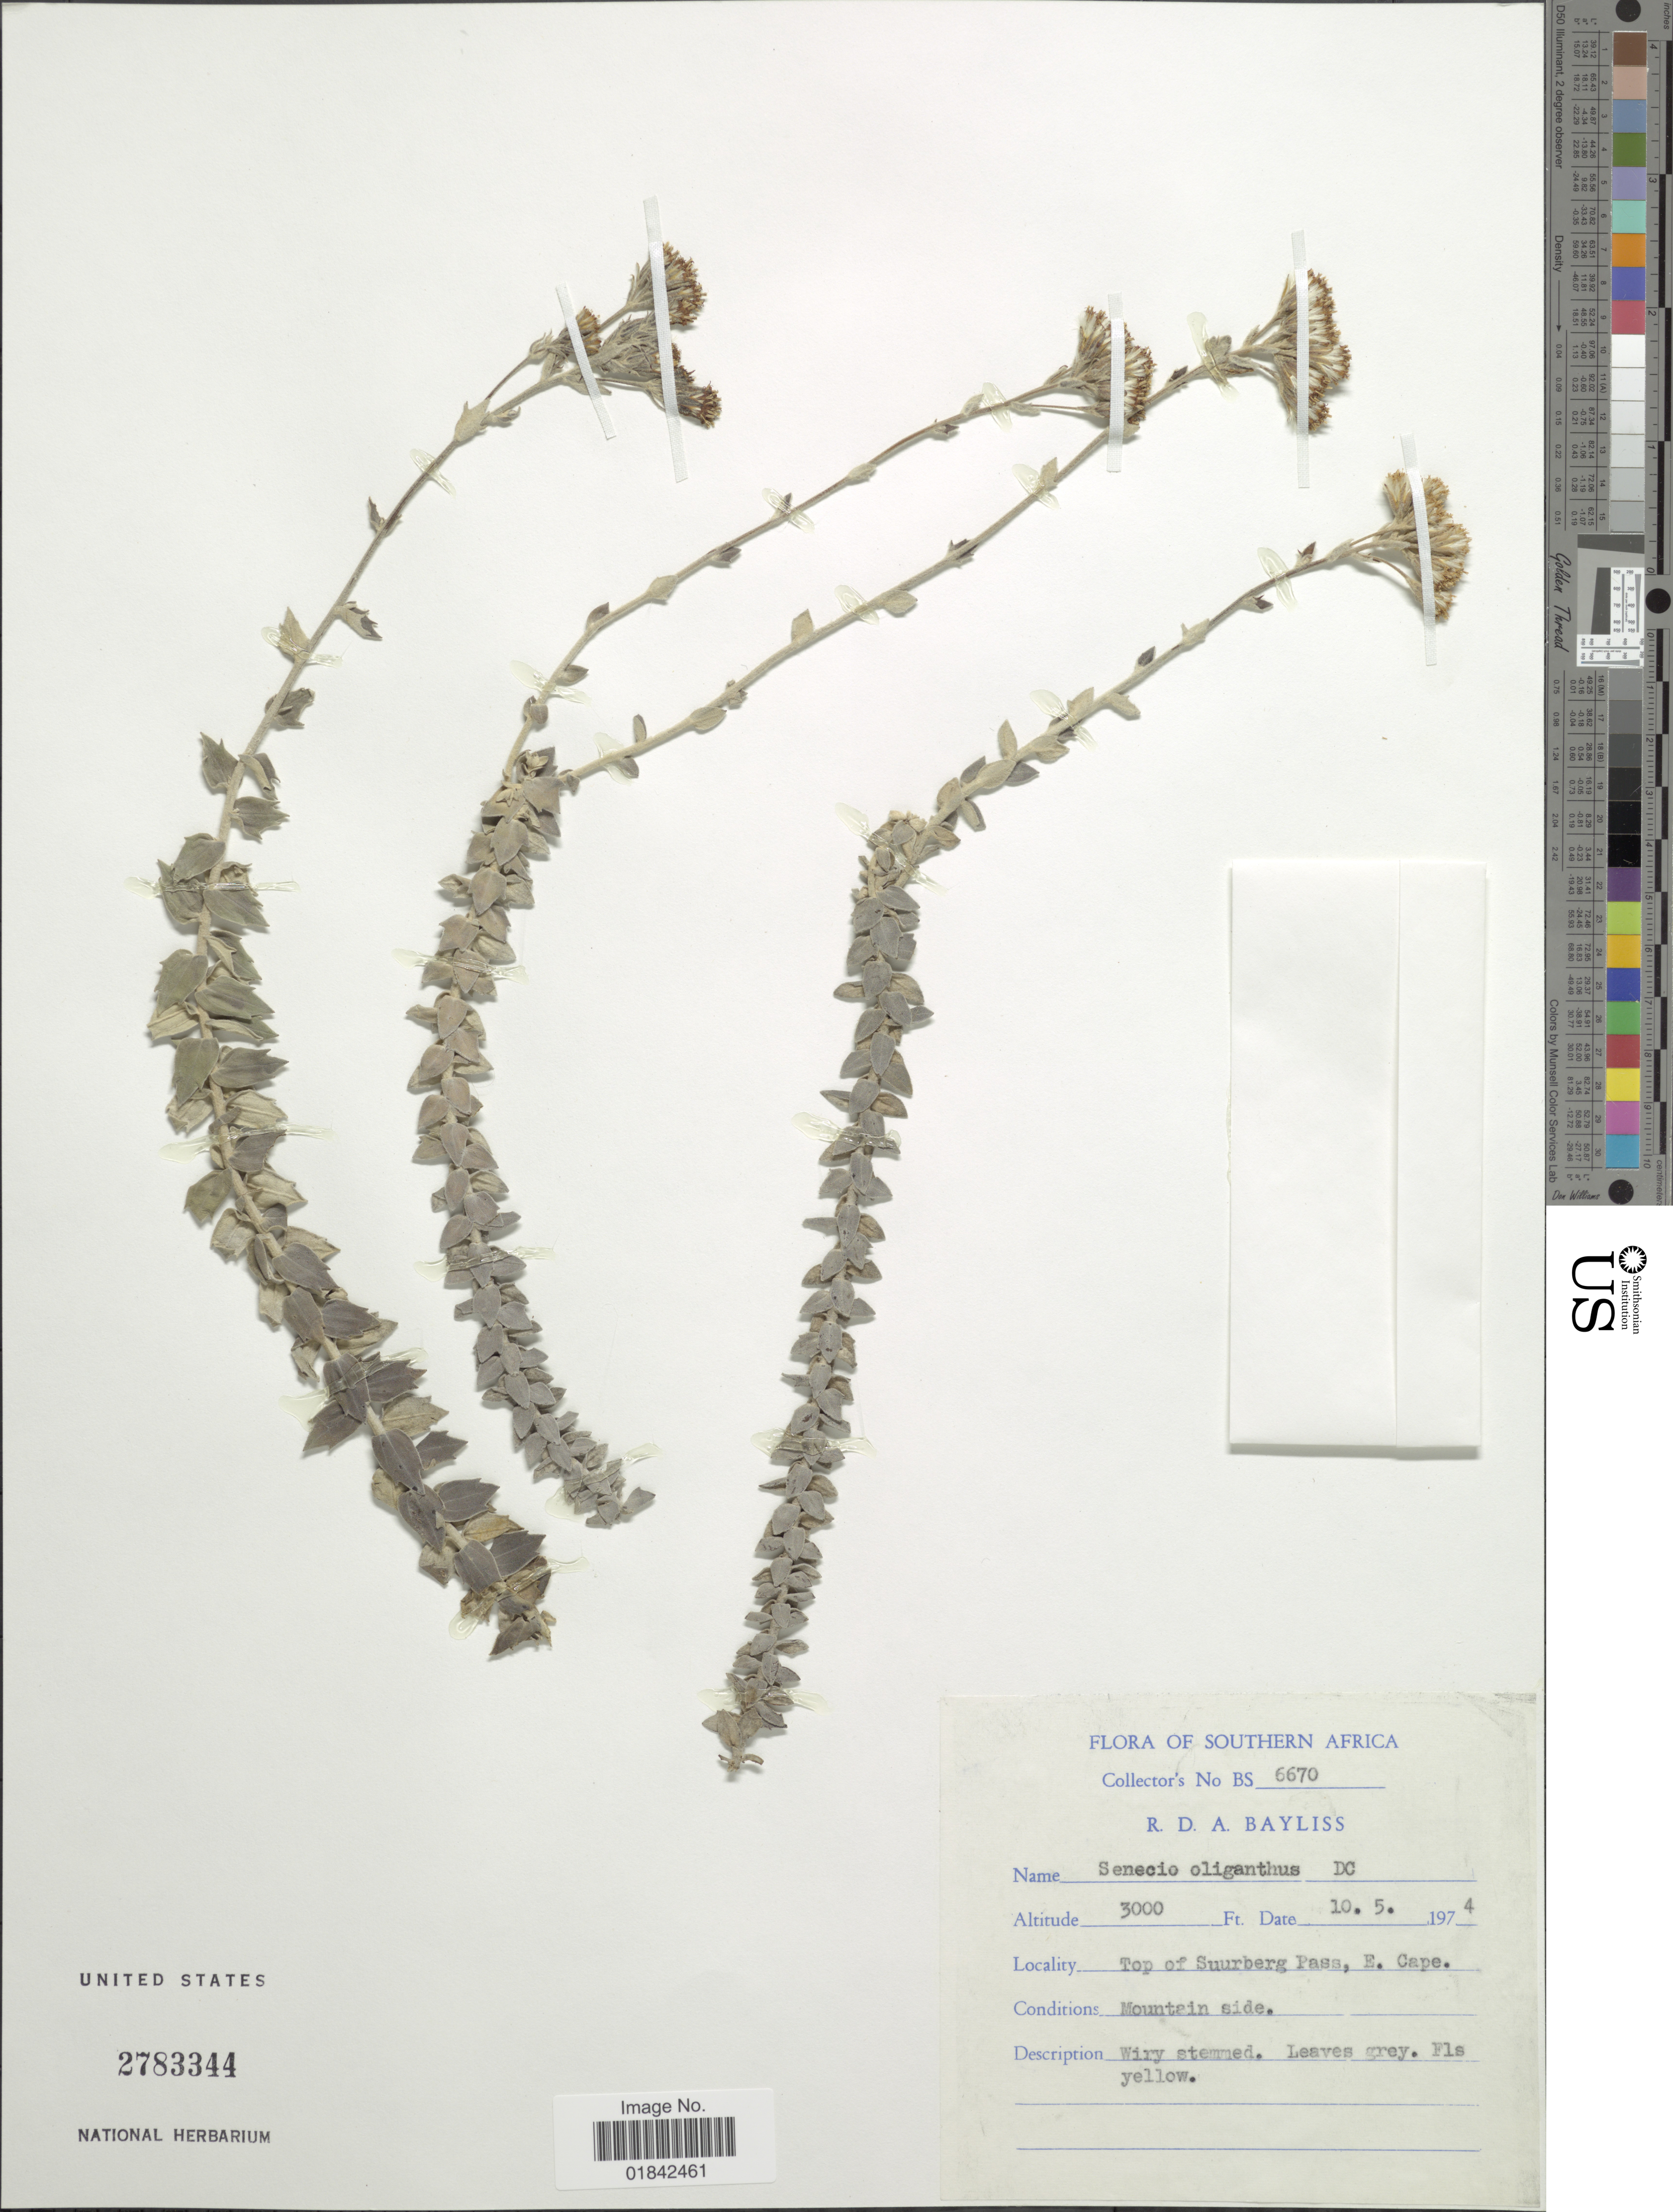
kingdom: Plantae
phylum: Tracheophyta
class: Magnoliopsida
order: Asterales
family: Asteraceae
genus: Senecio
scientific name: Senecio oliganthus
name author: DC.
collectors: R. Bayliss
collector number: BS6670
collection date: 1974-05-10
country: South Africa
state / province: Eastern Cape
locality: Southern Africa, Top of Suurberg Pass, E. Cape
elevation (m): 914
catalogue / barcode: US 2783344